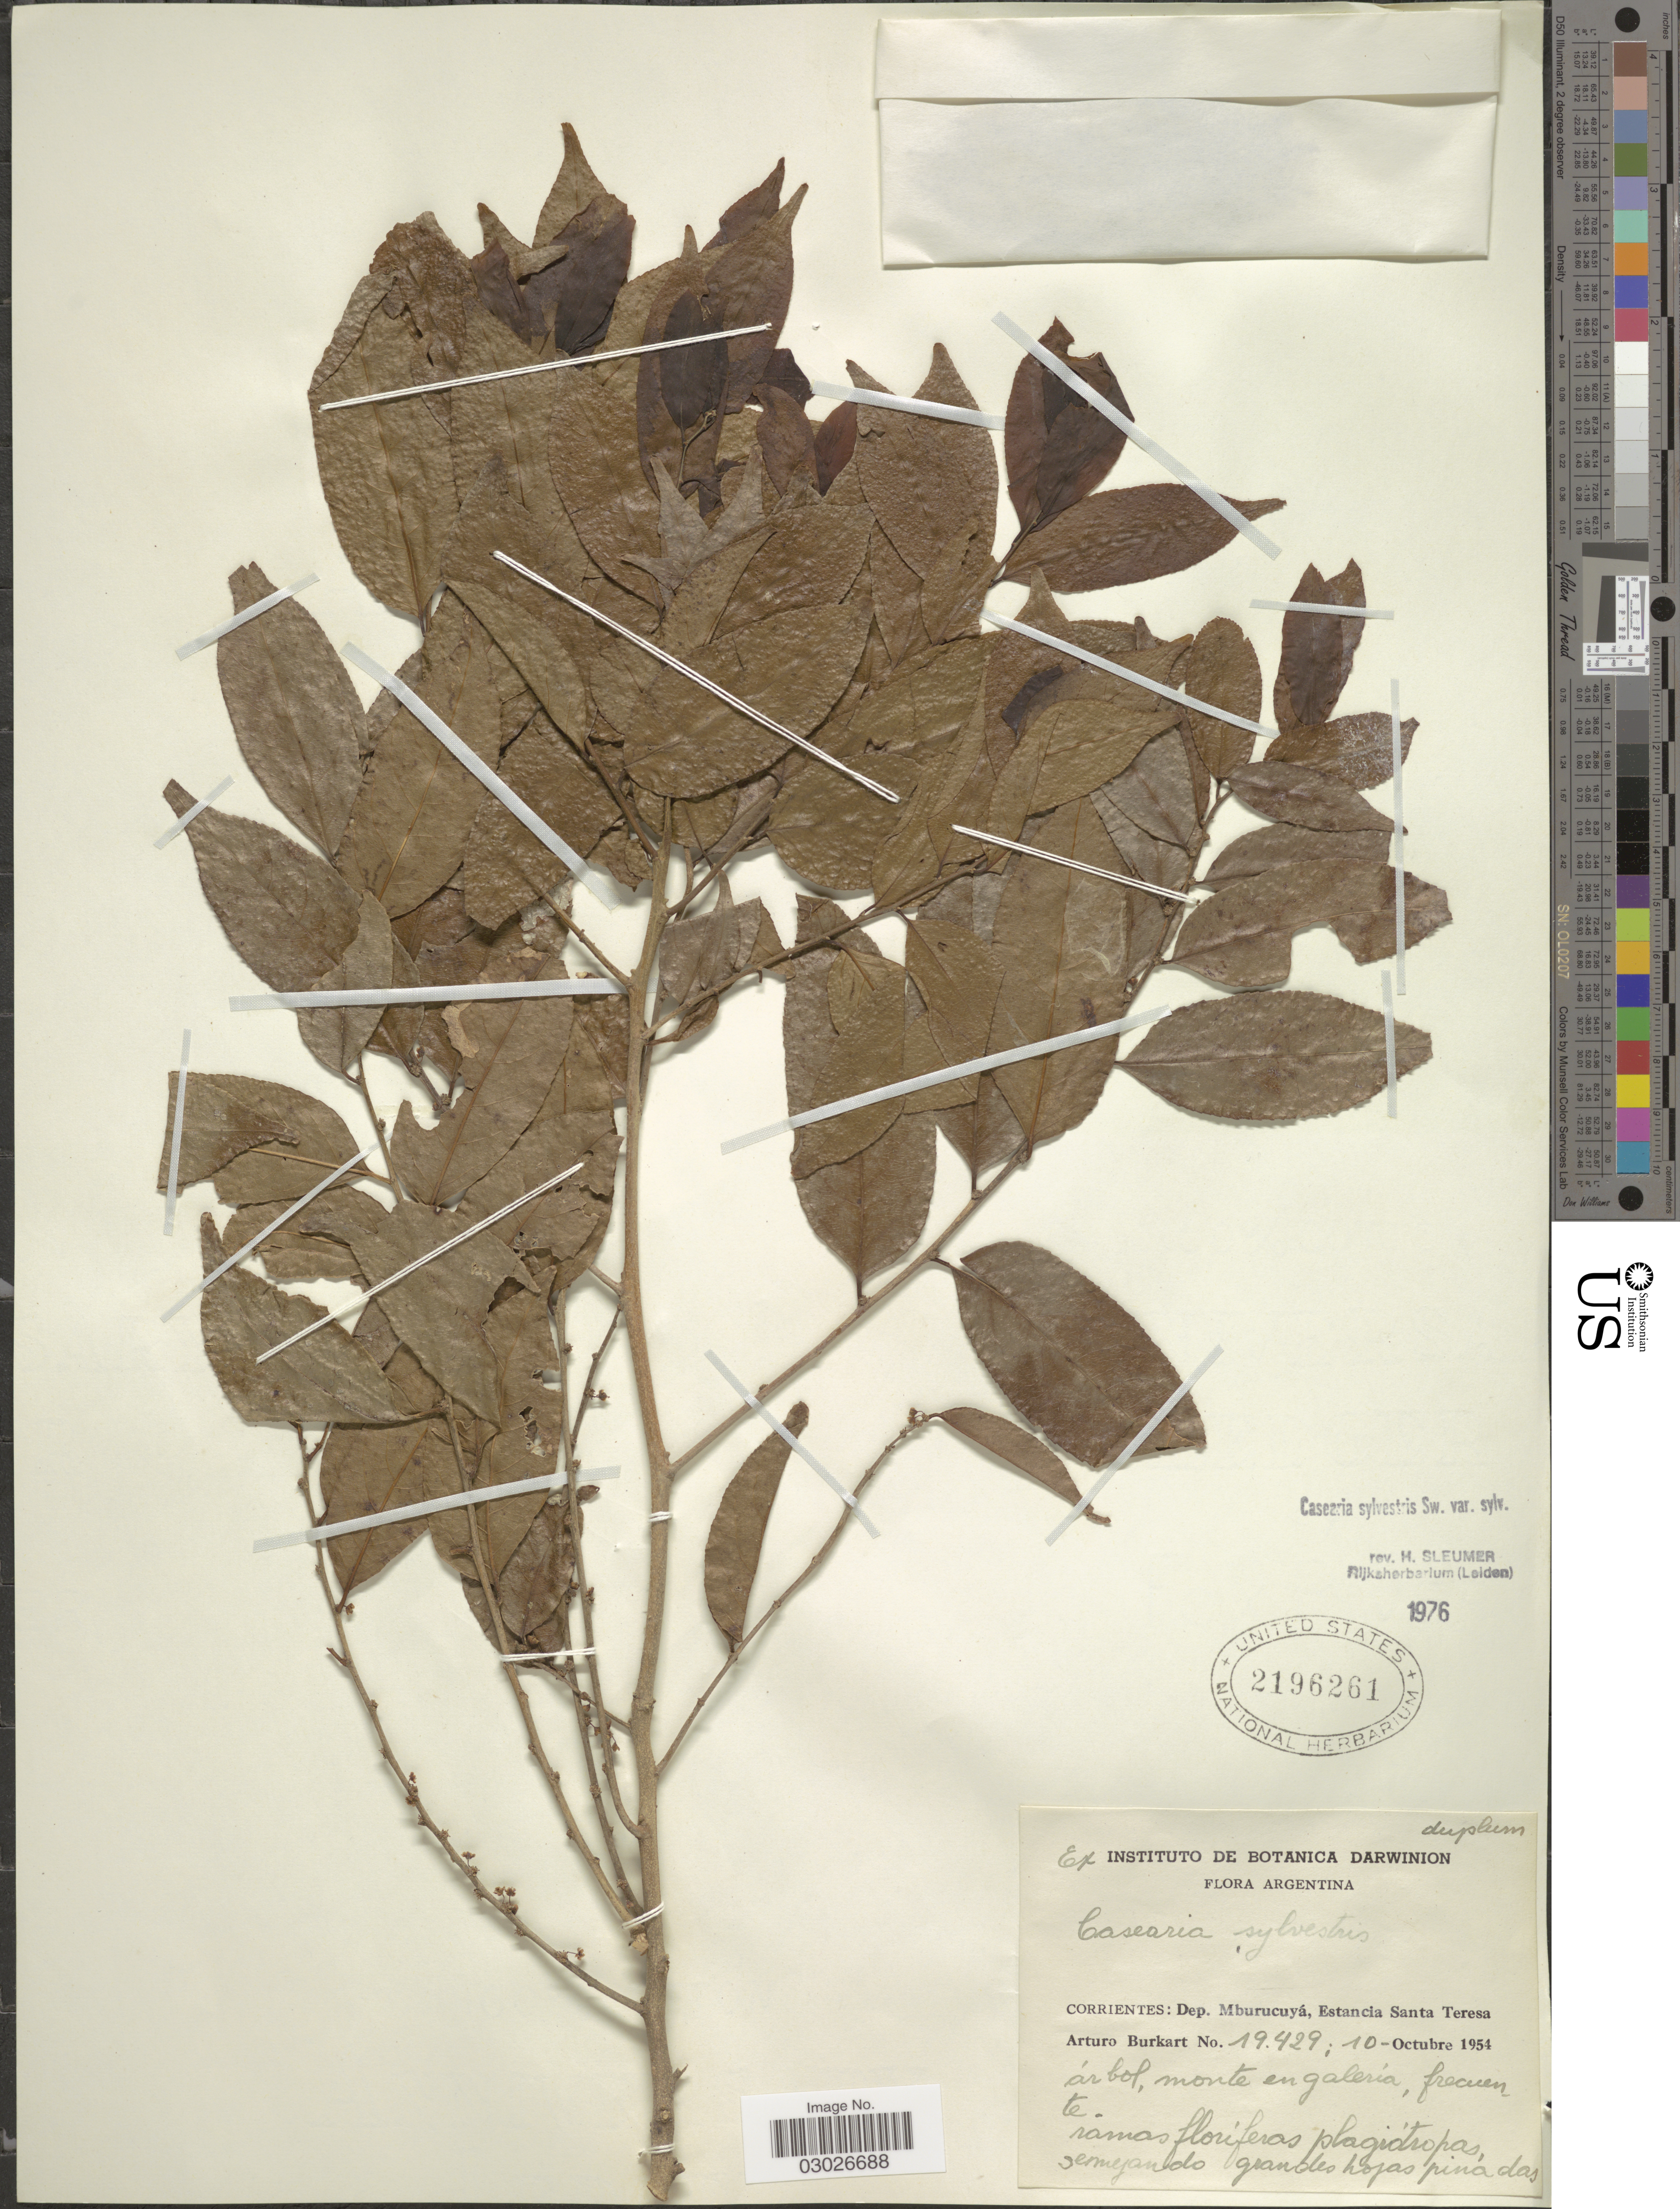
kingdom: Plantae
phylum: Tracheophyta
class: Magnoliopsida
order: Malpighiales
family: Salicaceae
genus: Casearia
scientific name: Casearia sylvestris var. sylvestris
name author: Sw.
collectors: A. E. Burkart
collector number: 19429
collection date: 1954-10-10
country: Argentina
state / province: Corrientes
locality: Dep. Mburucuyá, Estancia Santa Teresa.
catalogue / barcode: US 2196261